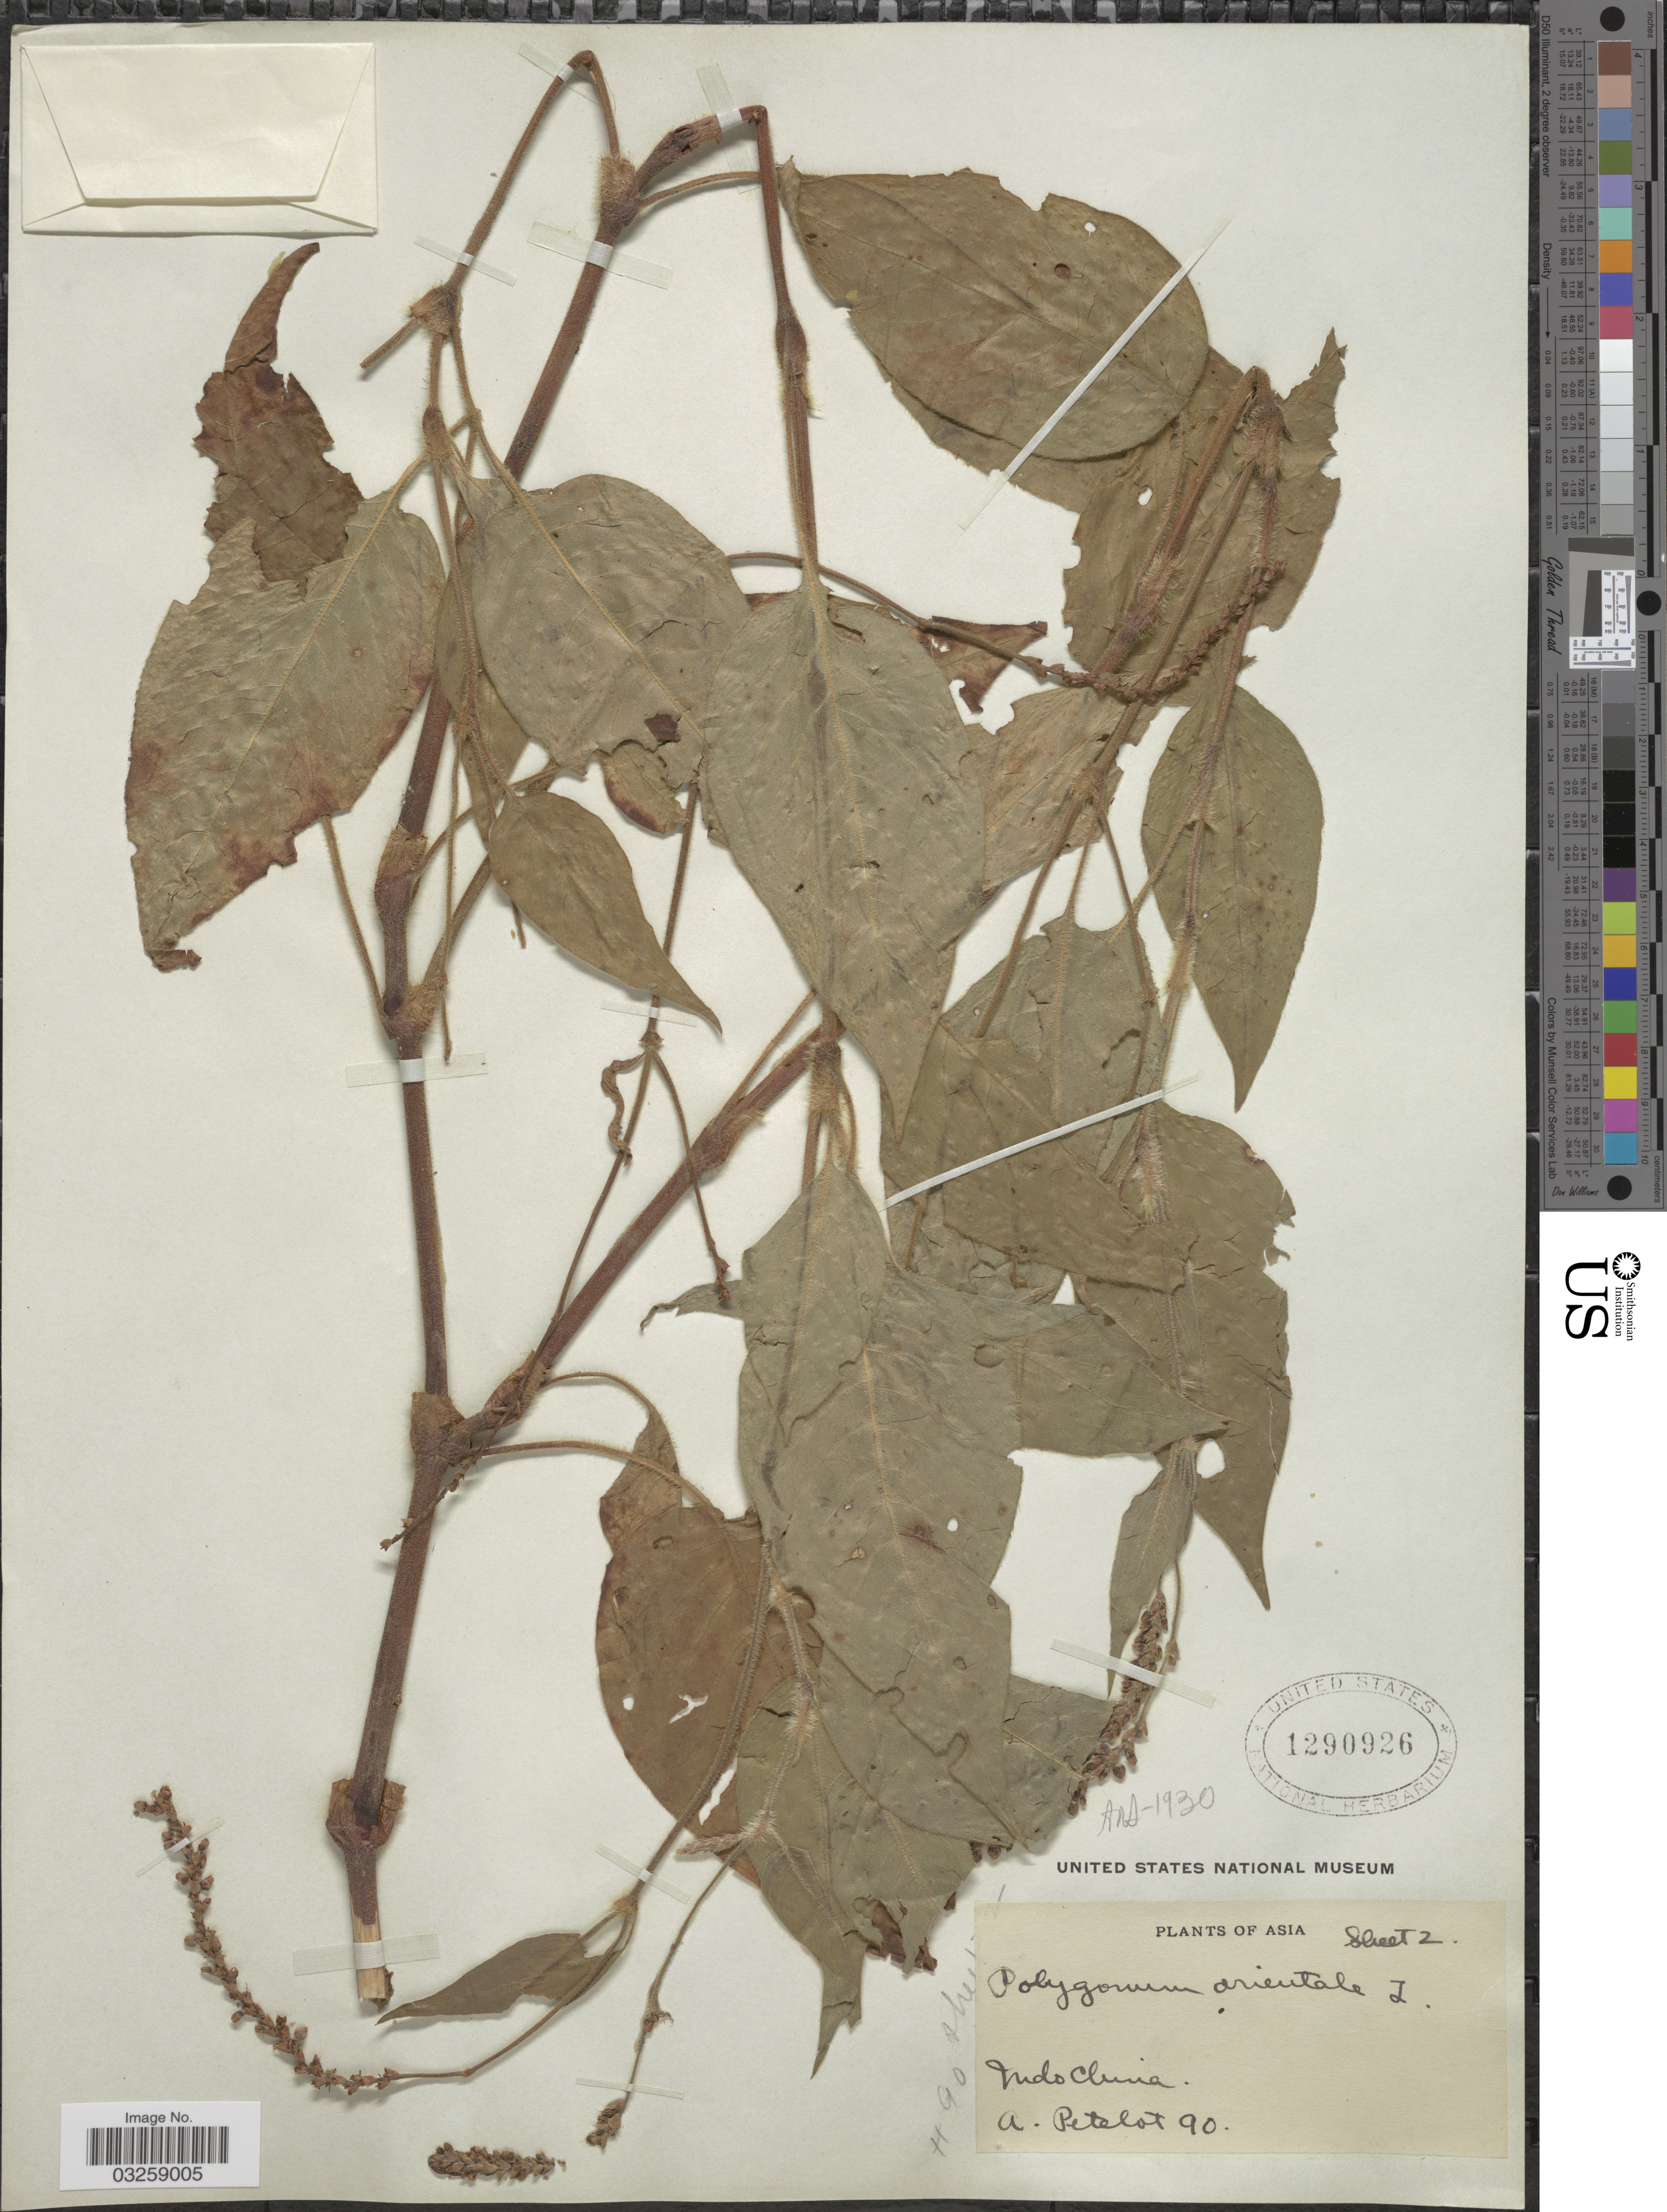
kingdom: Plantae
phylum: Tracheophyta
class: Magnoliopsida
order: Caryophyllales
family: Polygonaceae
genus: Polygonum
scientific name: Polygonum orientale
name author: L.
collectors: A. Petelot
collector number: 90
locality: Asia. Indo China.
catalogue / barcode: US 1290926